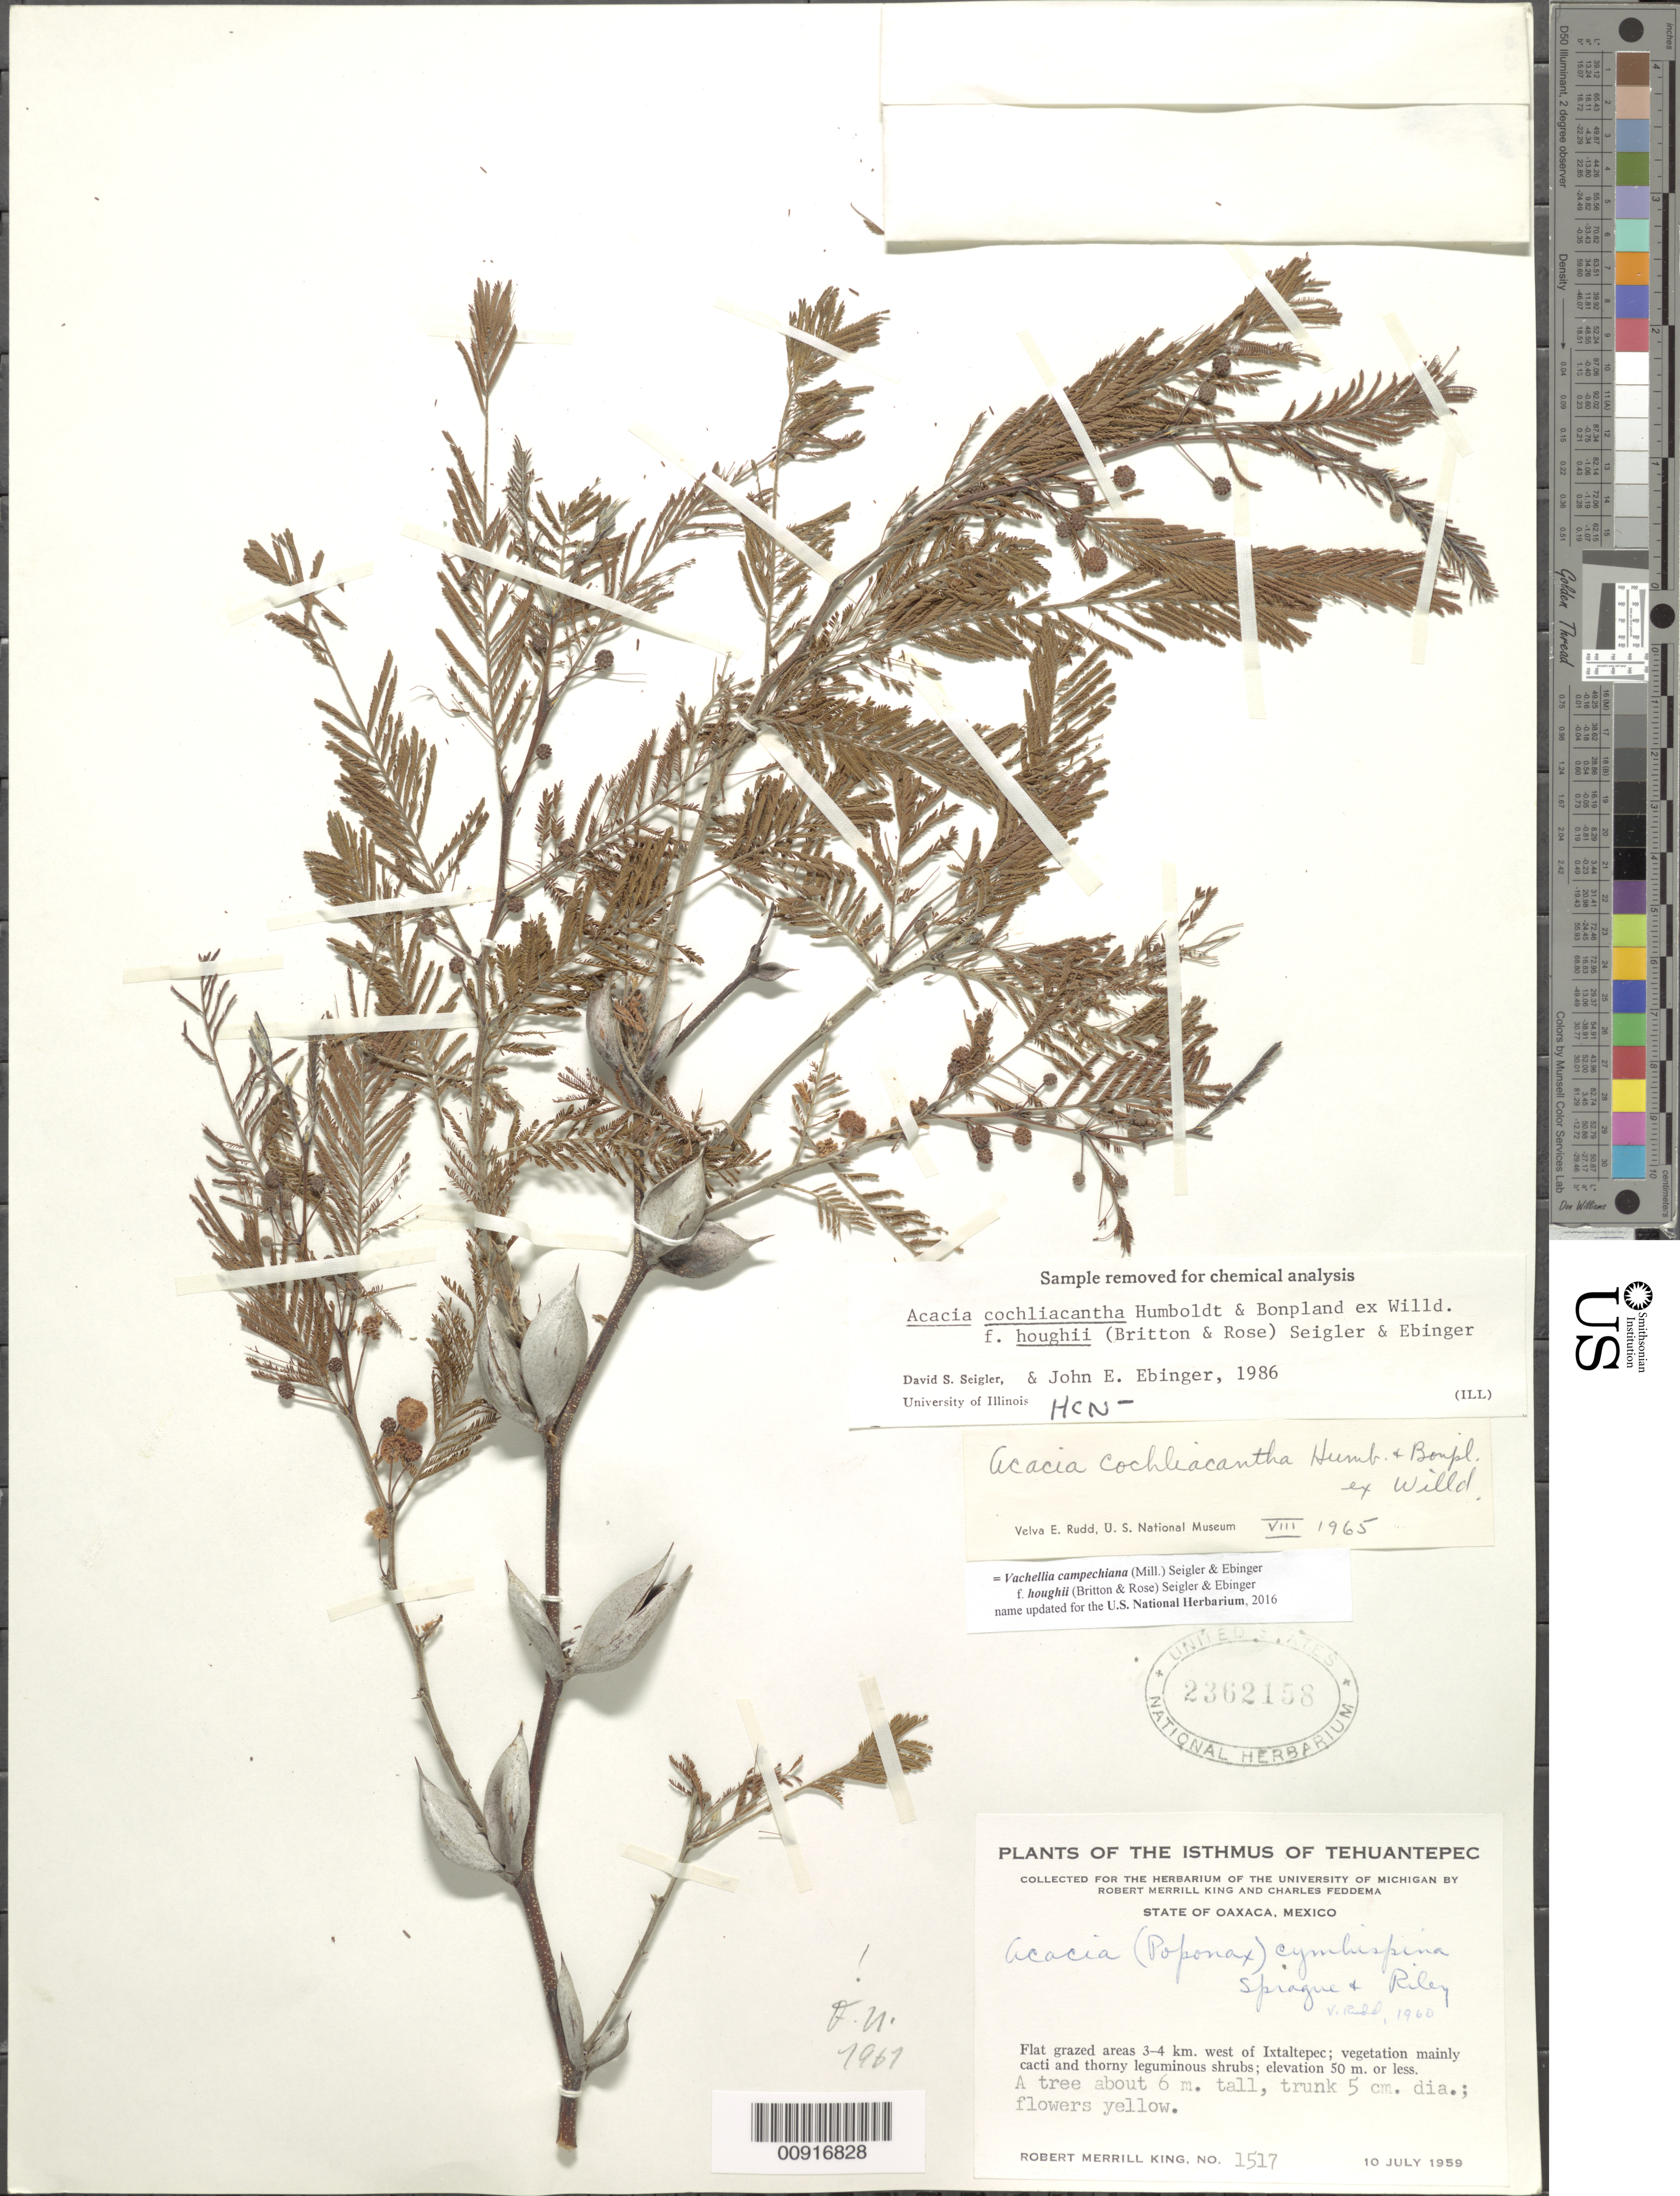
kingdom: Plantae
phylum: Tracheophyta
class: Magnoliopsida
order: Fabales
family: Fabaceae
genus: Vachellia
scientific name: Vachellia campechiana f. houghii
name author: (Britton & Rose) Seigler & Ebinger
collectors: R. M. King & C. Feddema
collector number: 1517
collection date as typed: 10 Jul 1959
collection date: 1959-07-10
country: Mexico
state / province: Oaxaca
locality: Flat grazed areas 3-4 km. west of Ixtaltepec.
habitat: Flat grazed areas. Vegetation mainly cacti and thorny leguminous shrubs.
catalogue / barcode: US 2362158